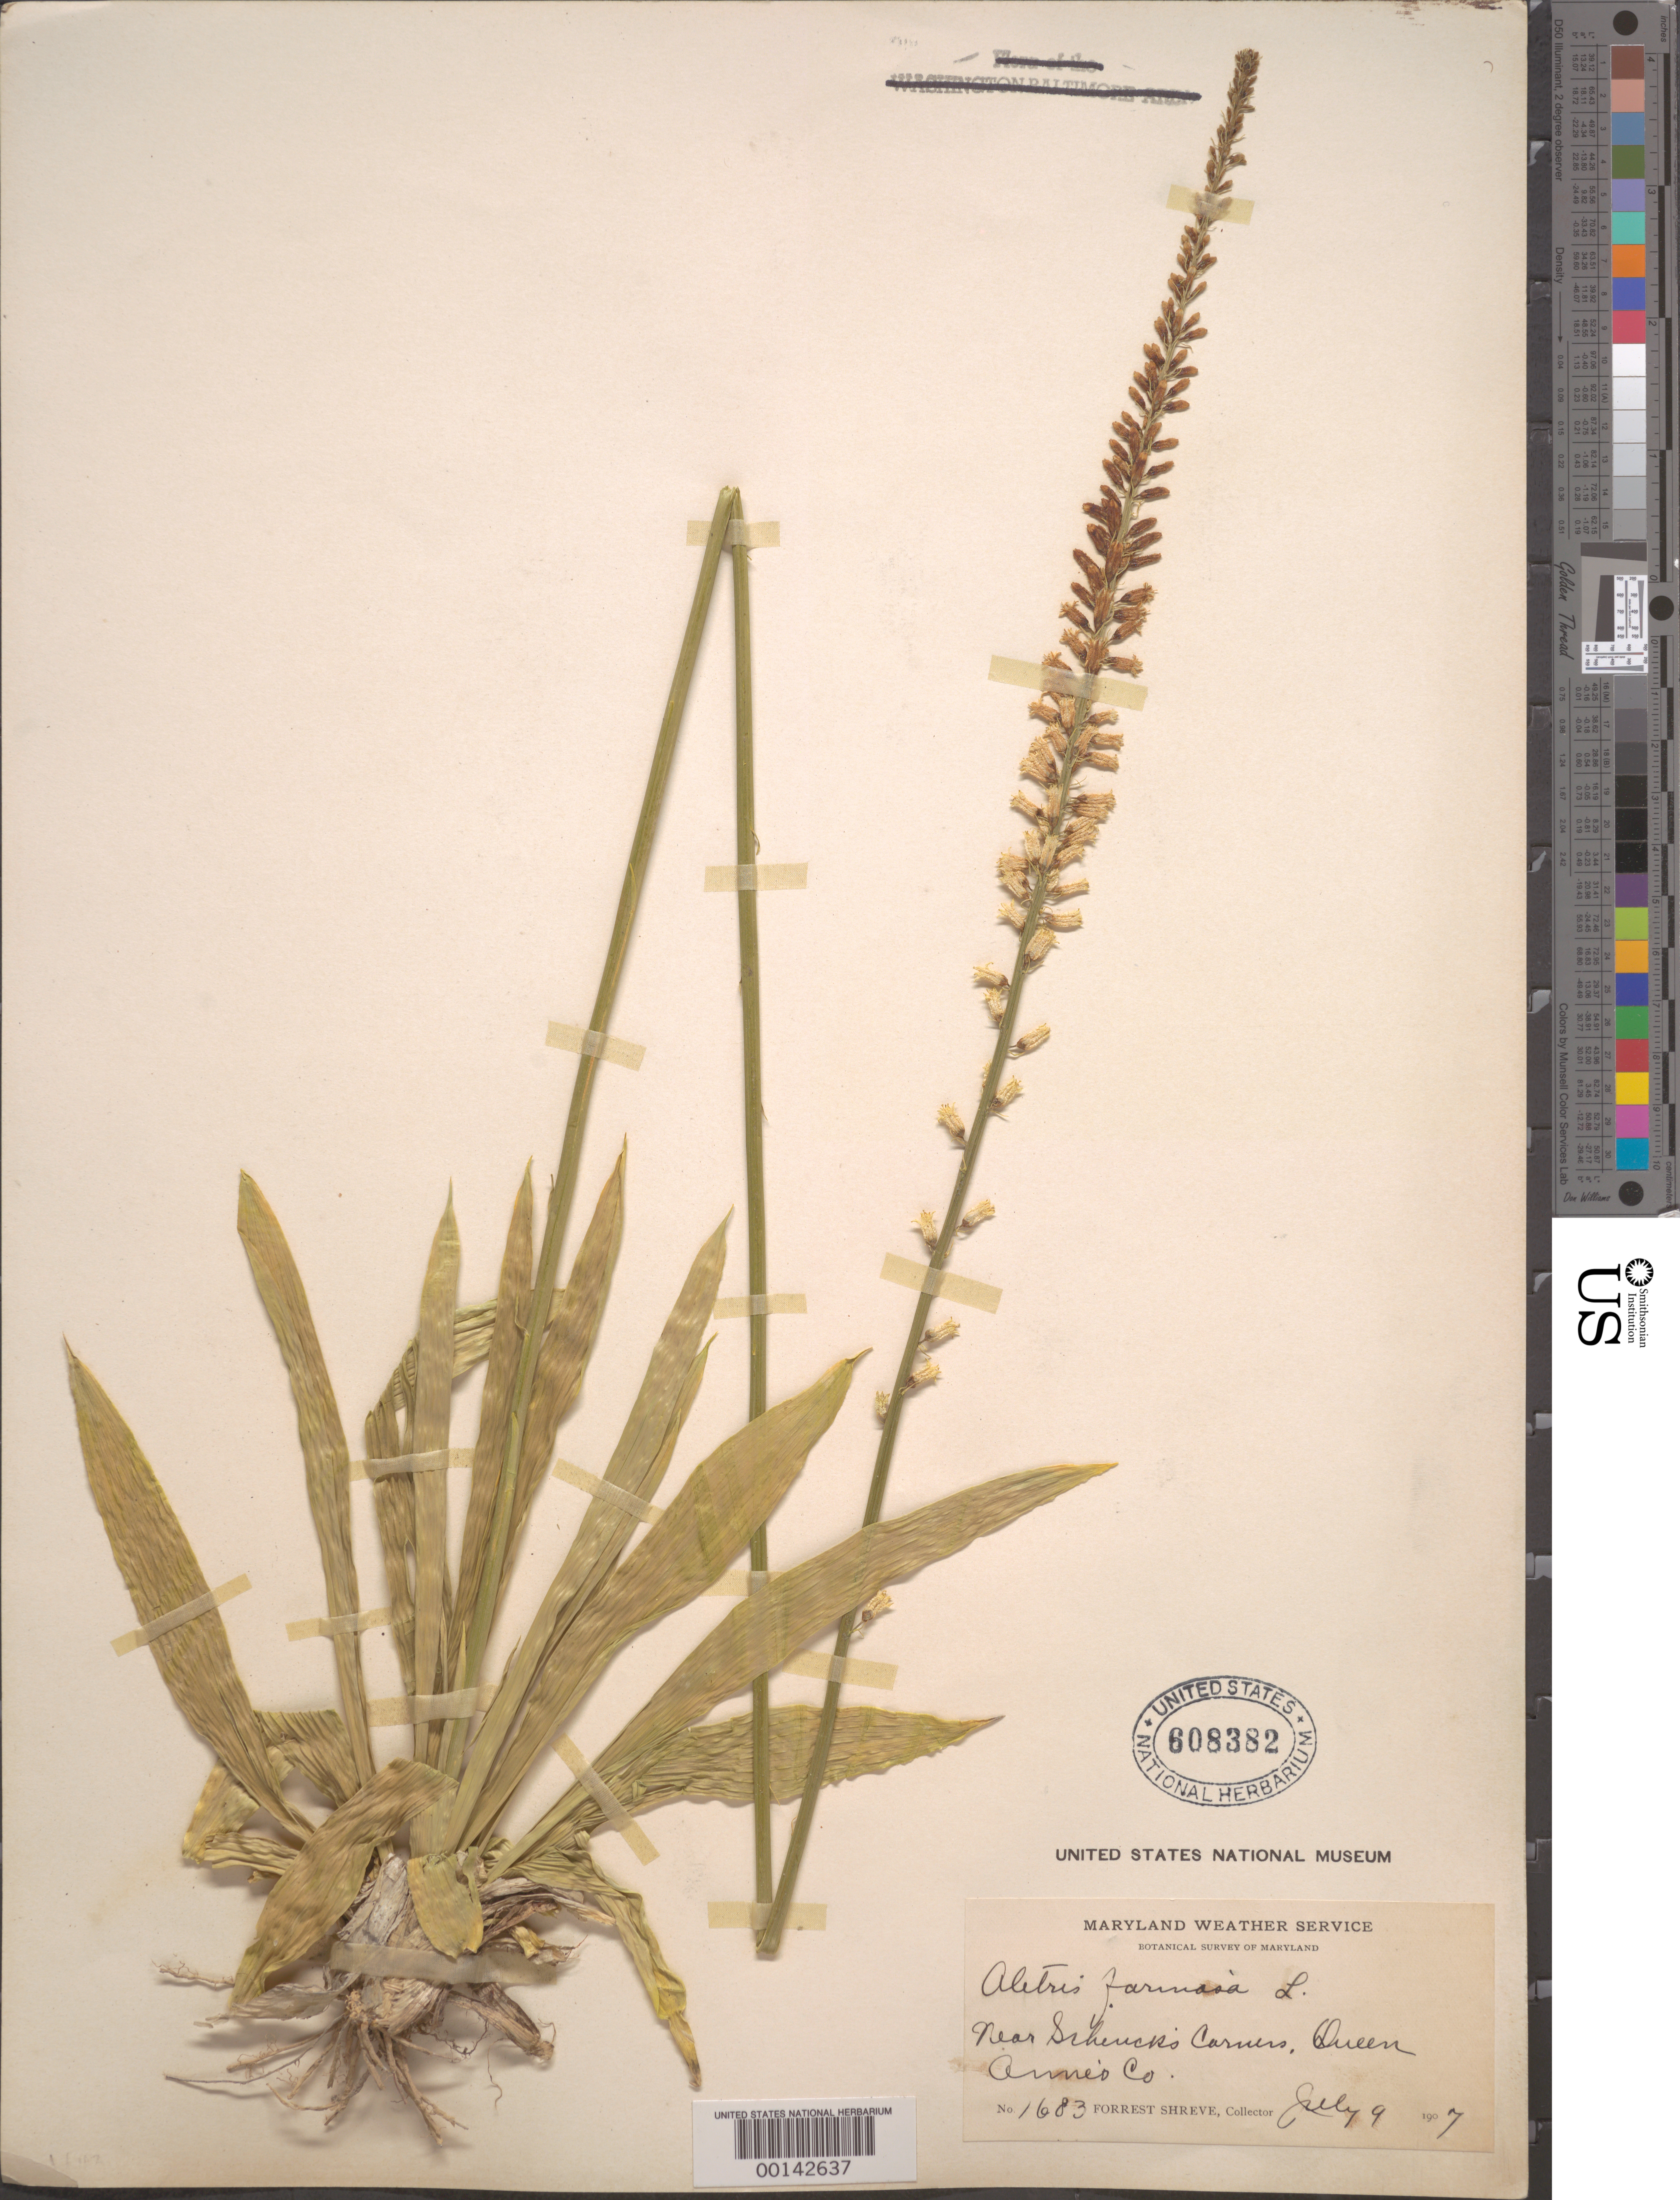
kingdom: Plantae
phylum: Tracheophyta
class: Liliopsida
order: Dioscoreales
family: Nartheciaceae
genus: Aletris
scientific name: Aletris farinosa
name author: L.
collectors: F. Shreve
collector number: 1683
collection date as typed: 09 Jul 1907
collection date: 1907-07-09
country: United States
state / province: Maryland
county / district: Queen Anne's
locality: Near scheucks corners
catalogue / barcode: US 608382